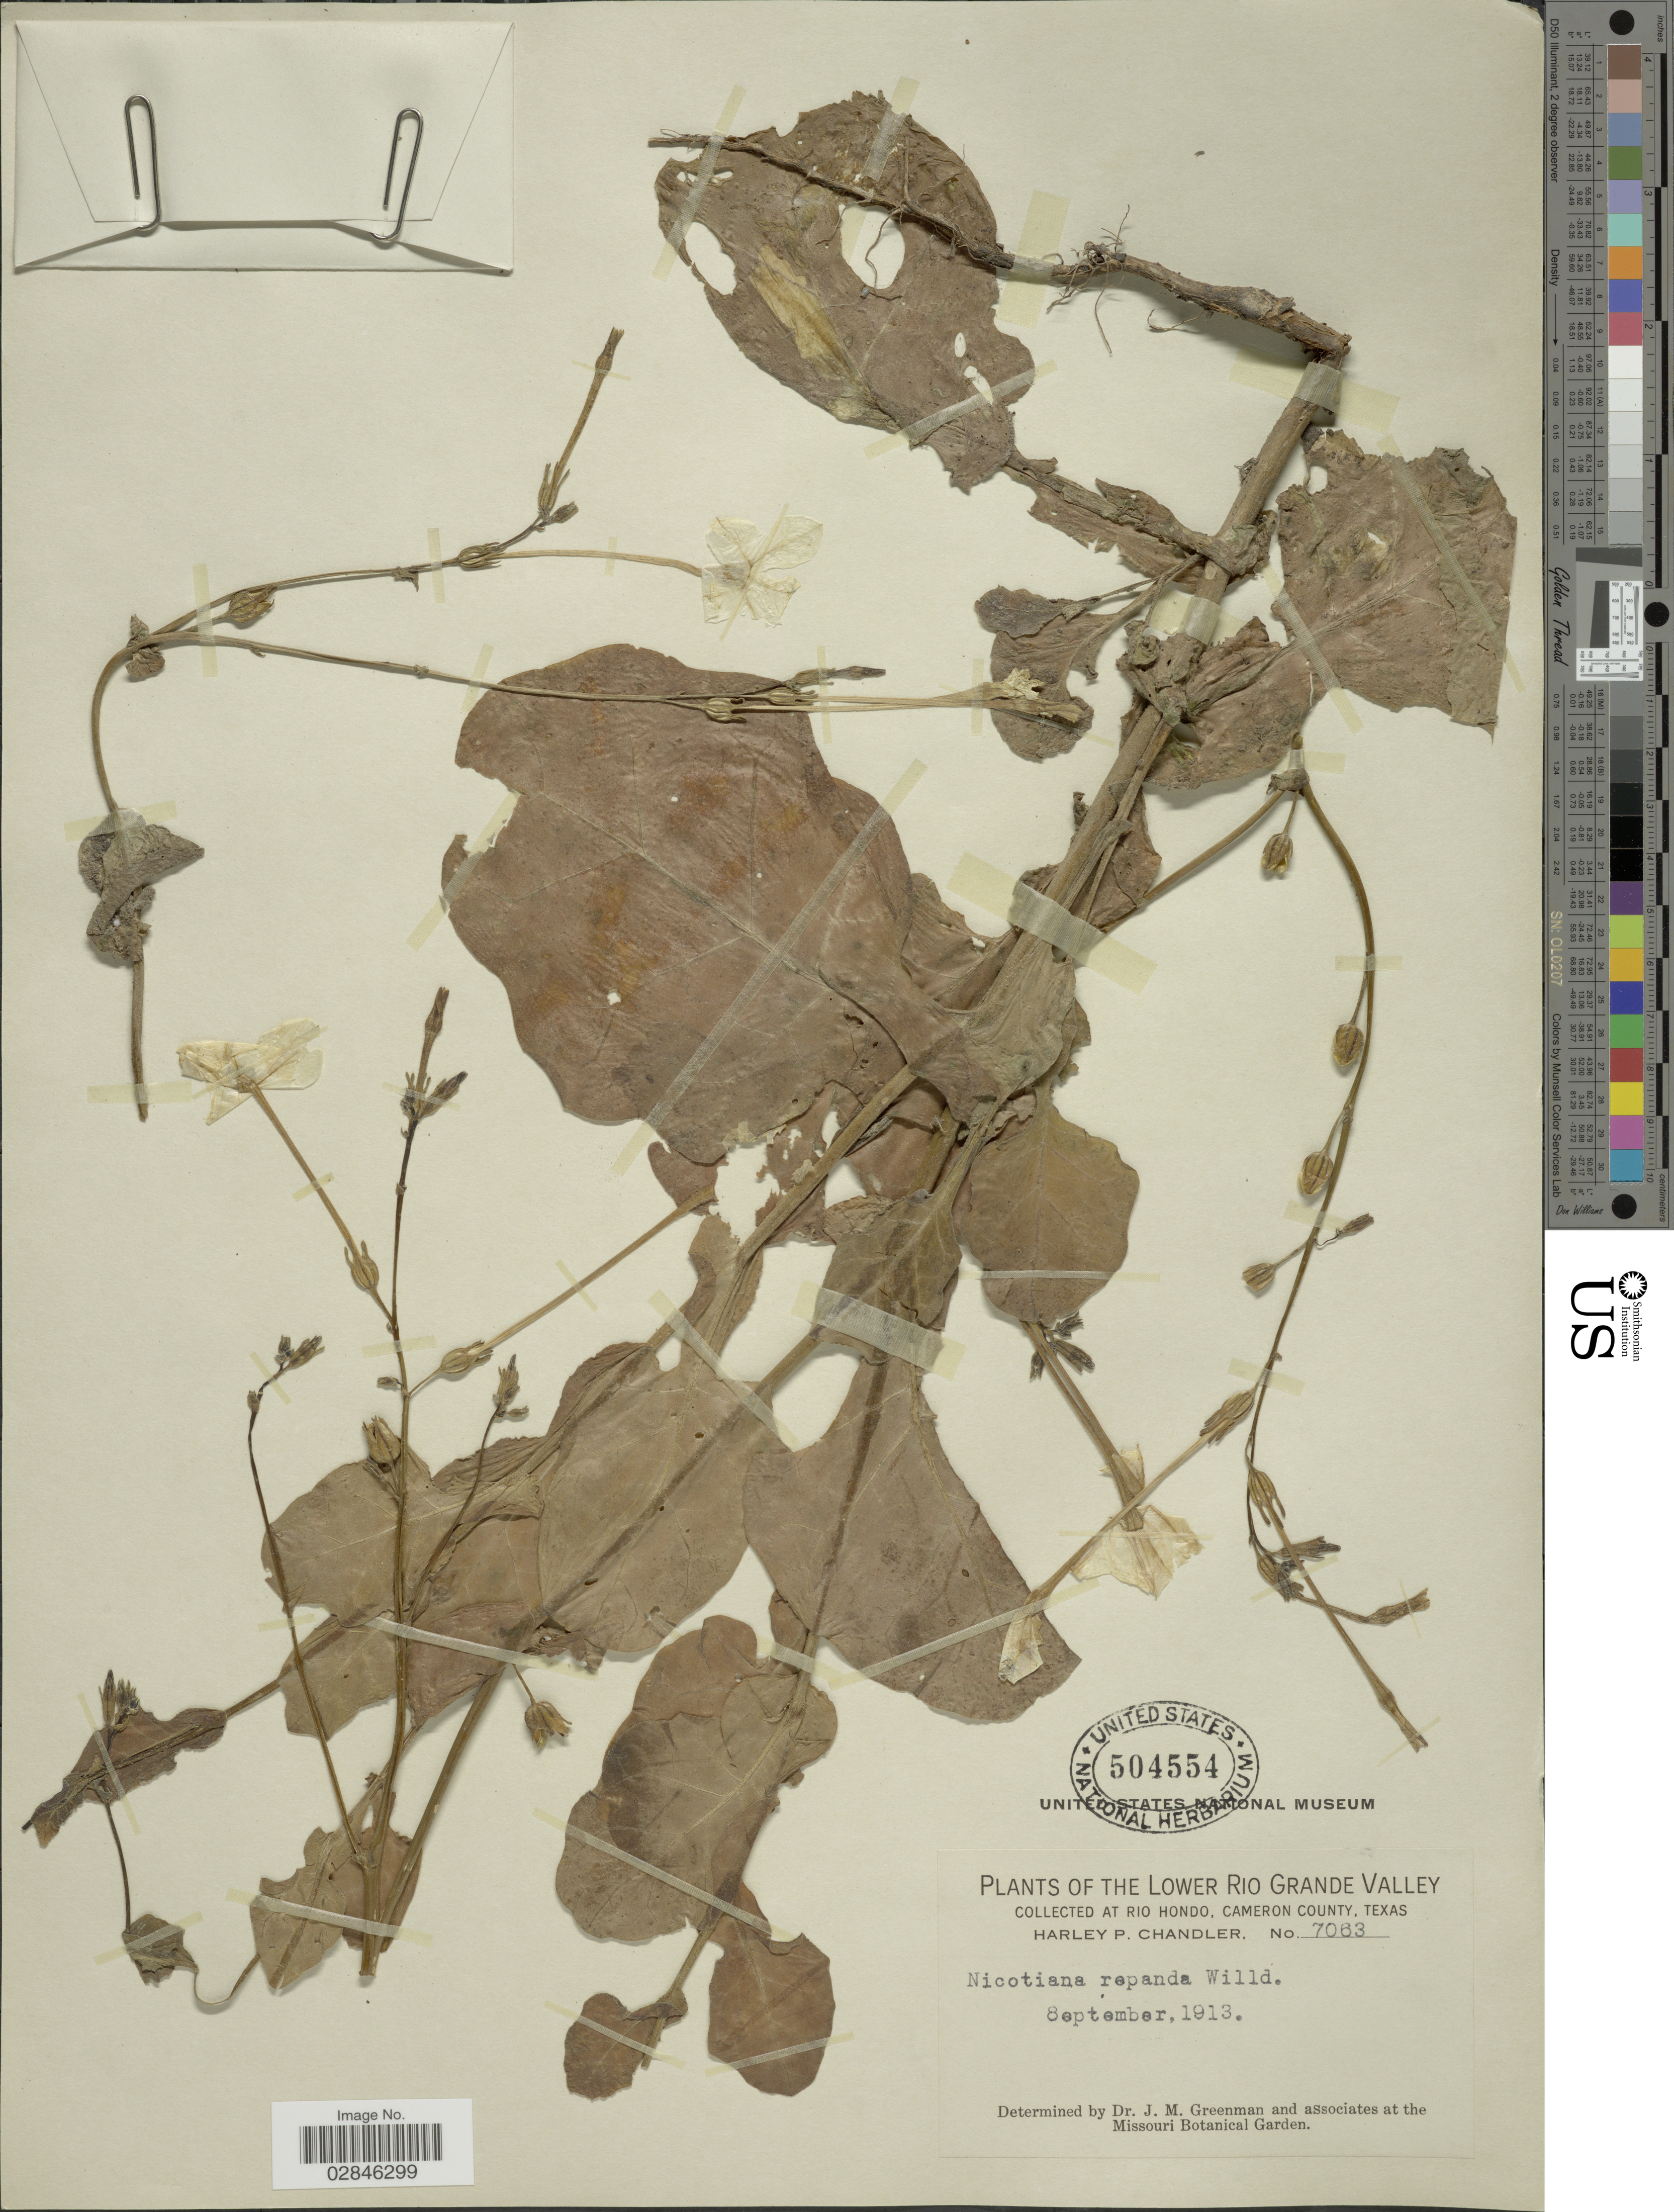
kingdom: Plantae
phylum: Tracheophyta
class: Magnoliopsida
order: Solanales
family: Solanaceae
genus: Nicotiana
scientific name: Nicotiana repanda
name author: Willd. ex Lehm.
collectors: H. Chandler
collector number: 7063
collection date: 1913-09-08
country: United States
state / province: Texas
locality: Lower Rio Grande Valley, Rio Hondo, Cameron County.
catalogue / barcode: US 504554